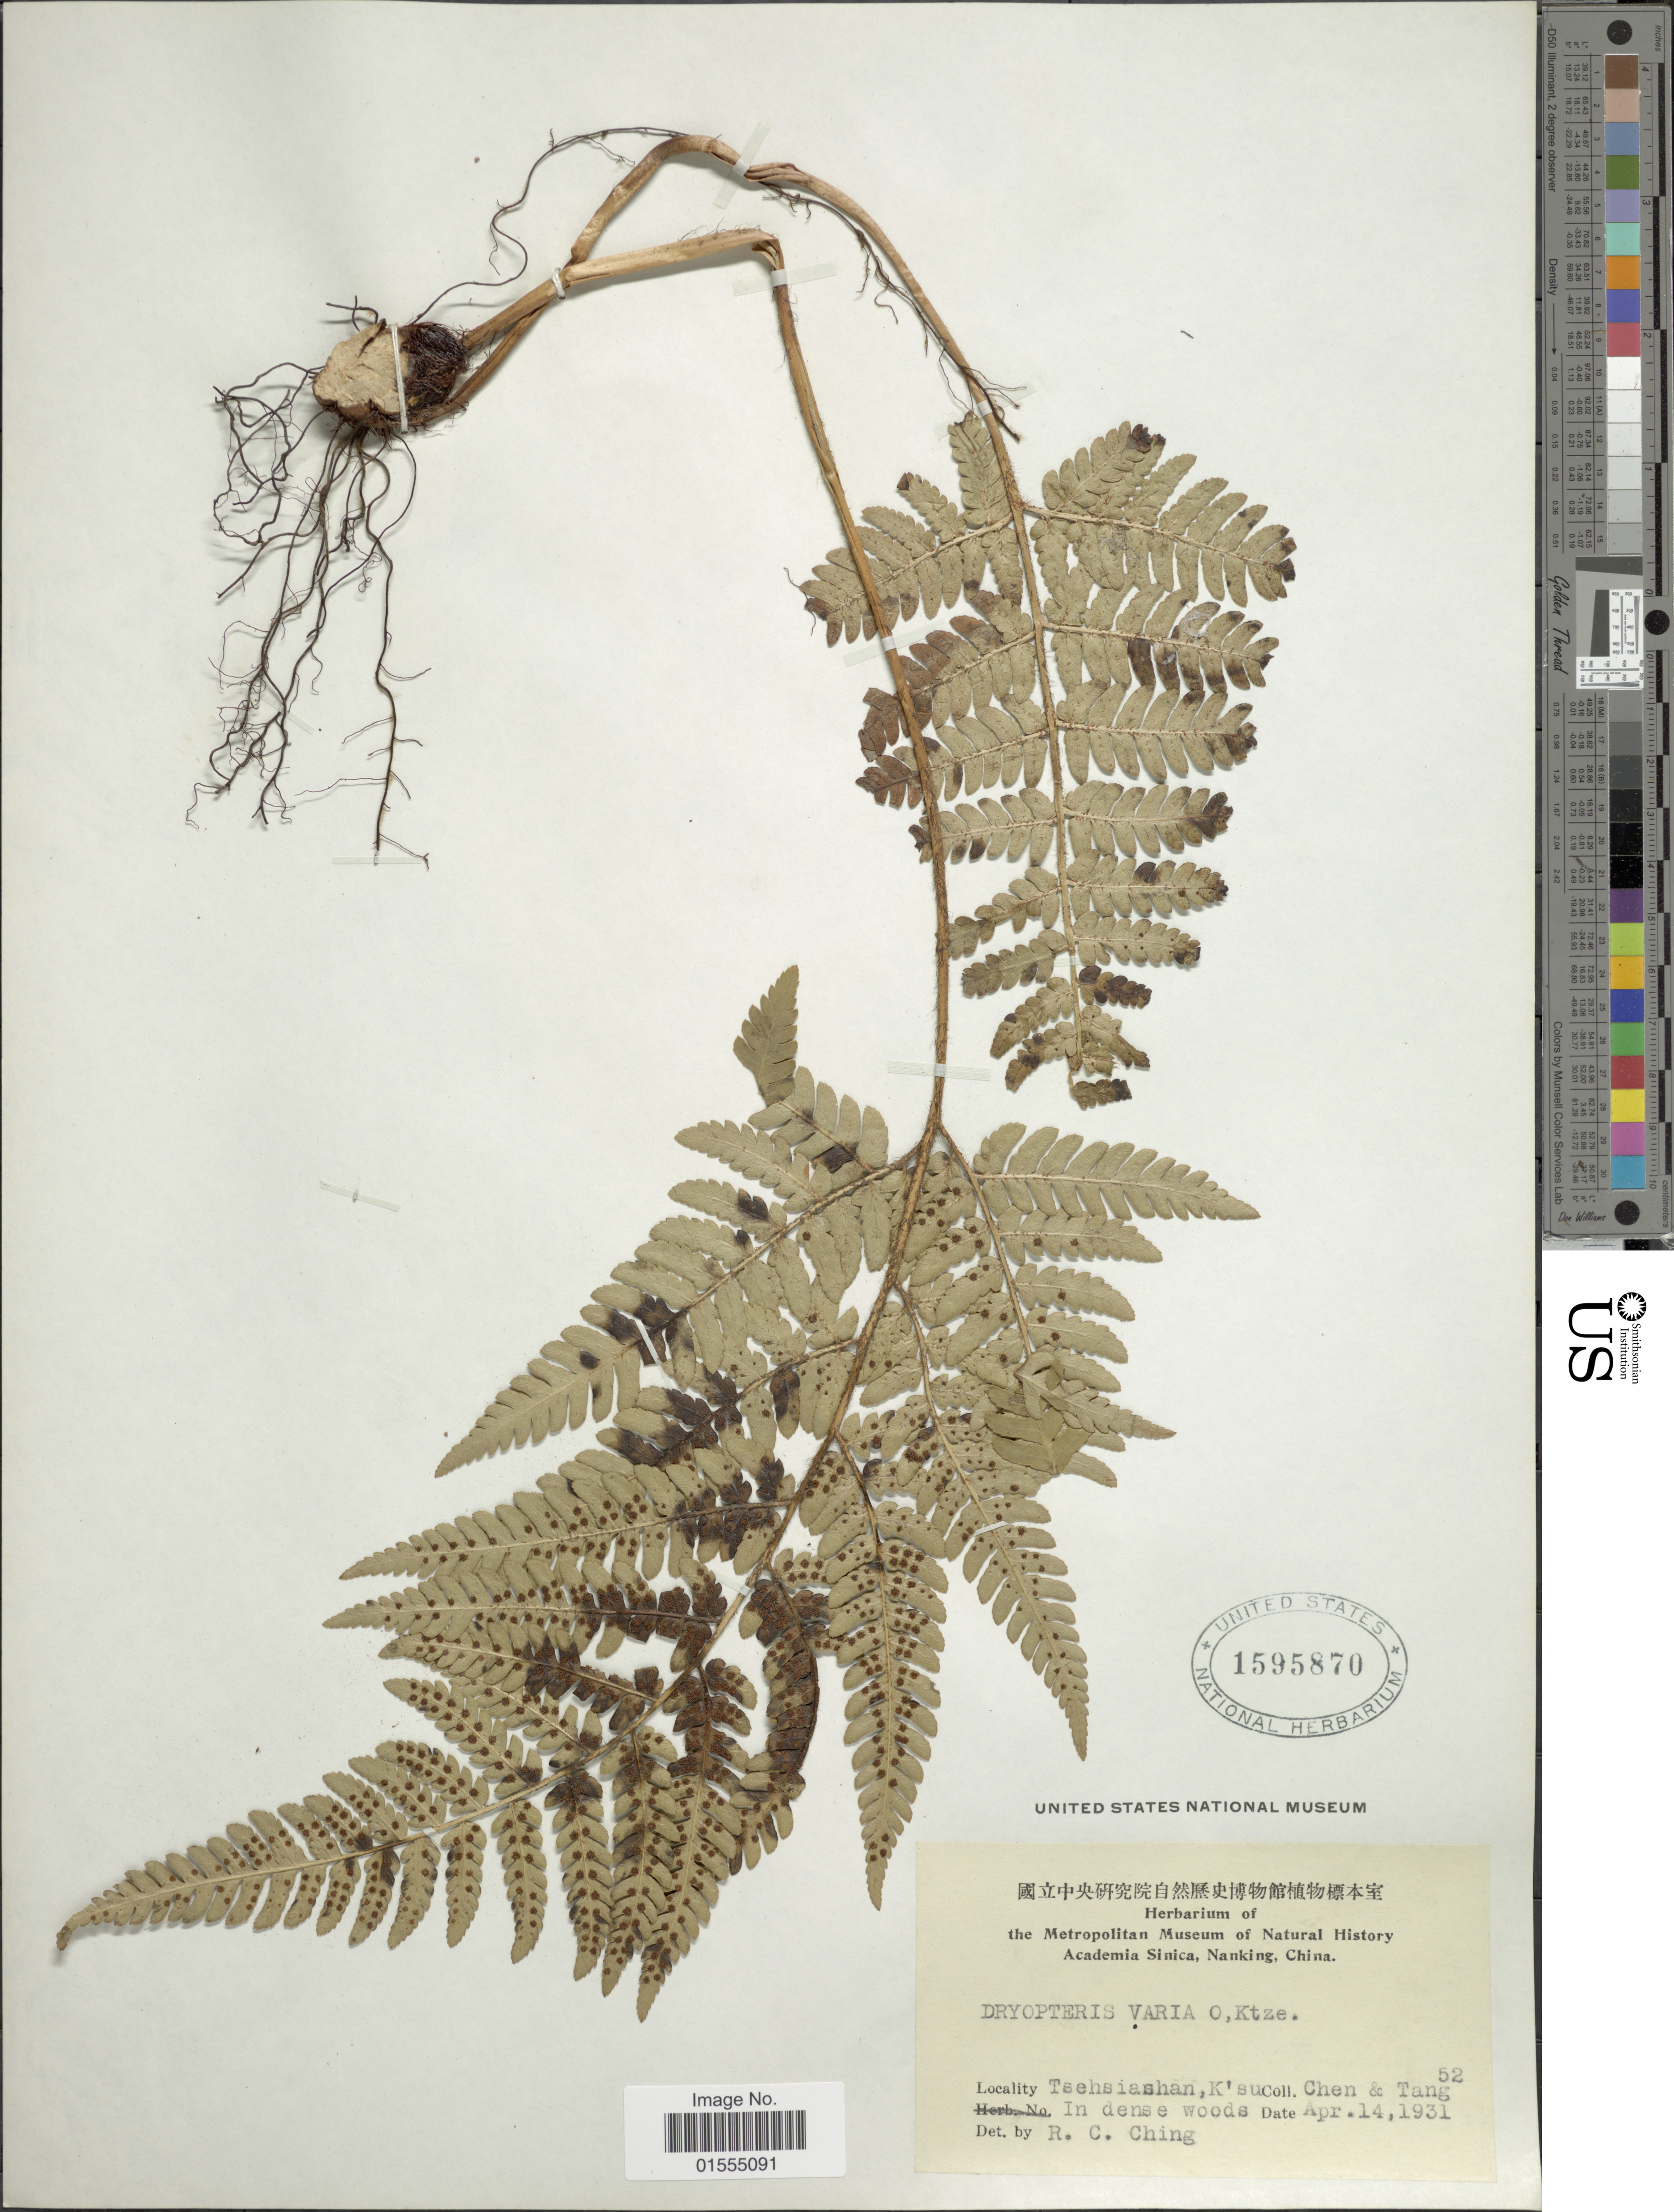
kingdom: Plantae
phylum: Tracheophyta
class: Polypodiopsida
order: Polypodiales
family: Dryopteridaceae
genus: Dryopteris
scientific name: Dryopteris varia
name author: (L.) Kuntze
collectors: -- Chen & -- Tang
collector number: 52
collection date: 1931-04-14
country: China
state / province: Jiangsu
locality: Tsehsiashan, K'su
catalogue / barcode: US 1595870